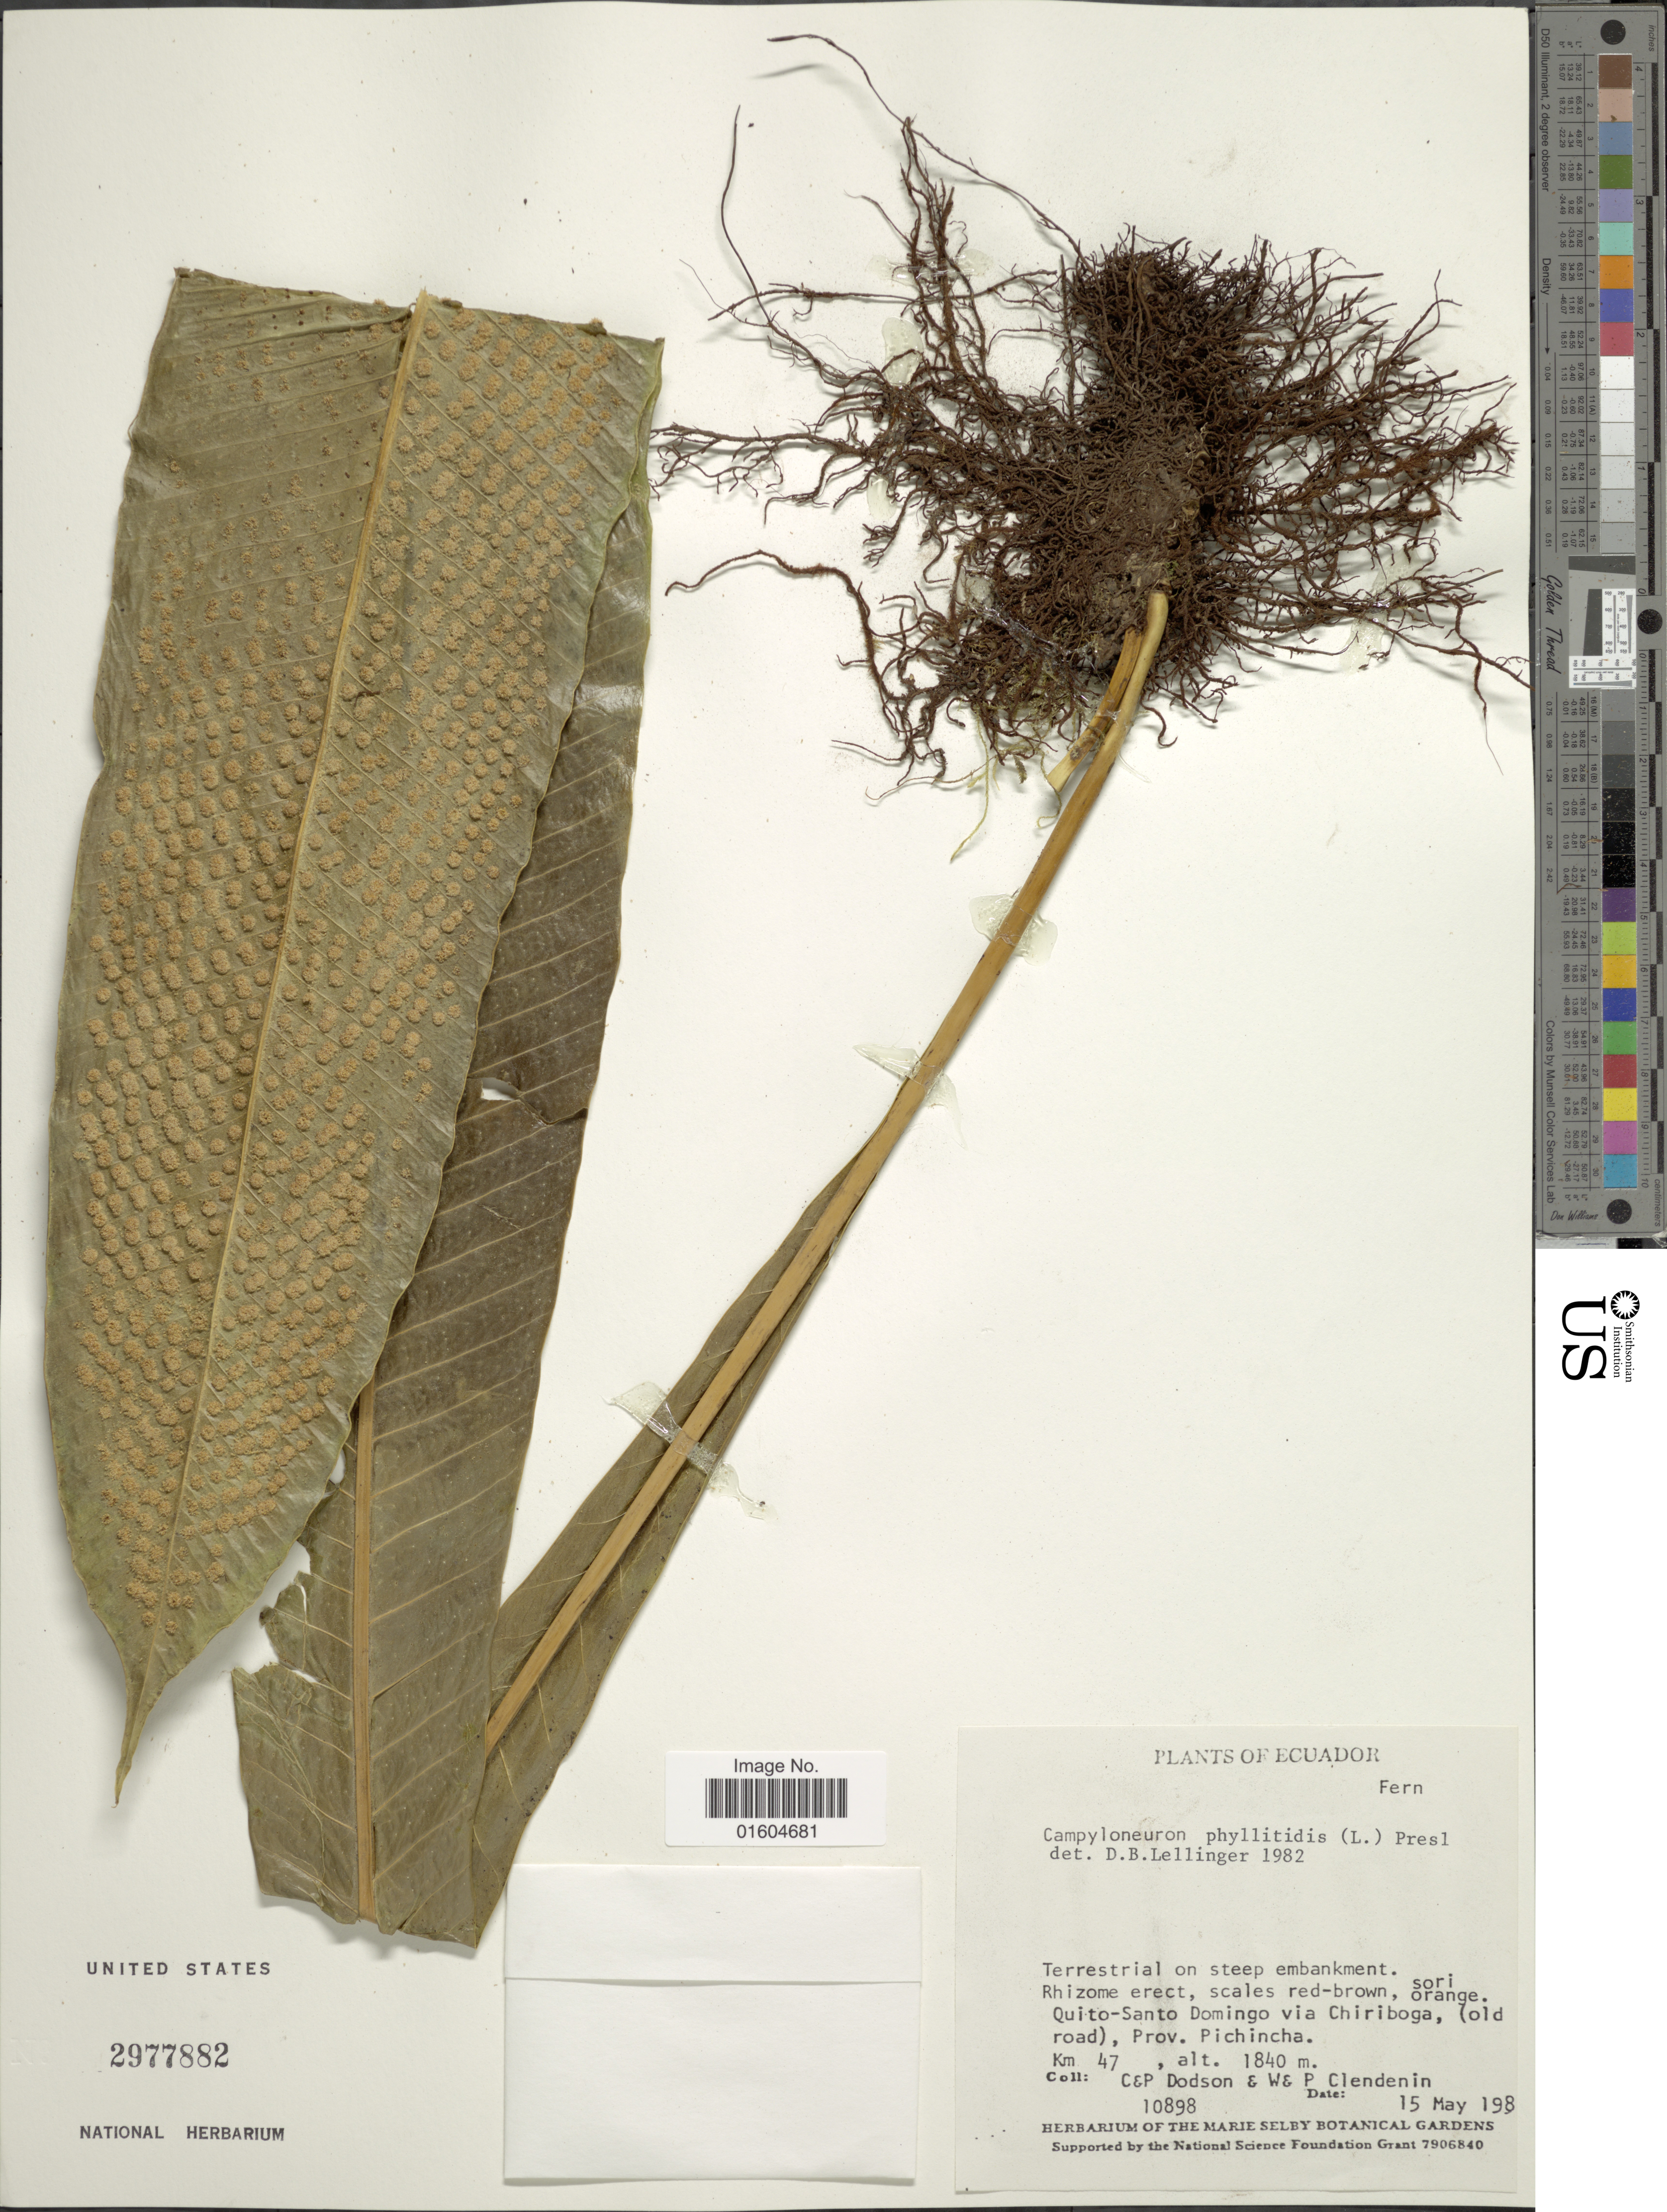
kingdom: Plantae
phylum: Tracheophyta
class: Polypodiopsida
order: Polypodiales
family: Polypodiaceae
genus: Campyloneurum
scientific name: Campyloneurum phyllitidis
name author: (L.) C. Presl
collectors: C. Dodson, P. M. Dodson, W. Clendenin & P. Clendenin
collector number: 10898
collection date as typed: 15 May 198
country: Ecuador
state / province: Pichincha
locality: Ecuador. Quito-Santo Domingo via Chiriboga (old road). Prov. Pinchincha. km 47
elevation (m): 1840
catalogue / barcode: US 2977882